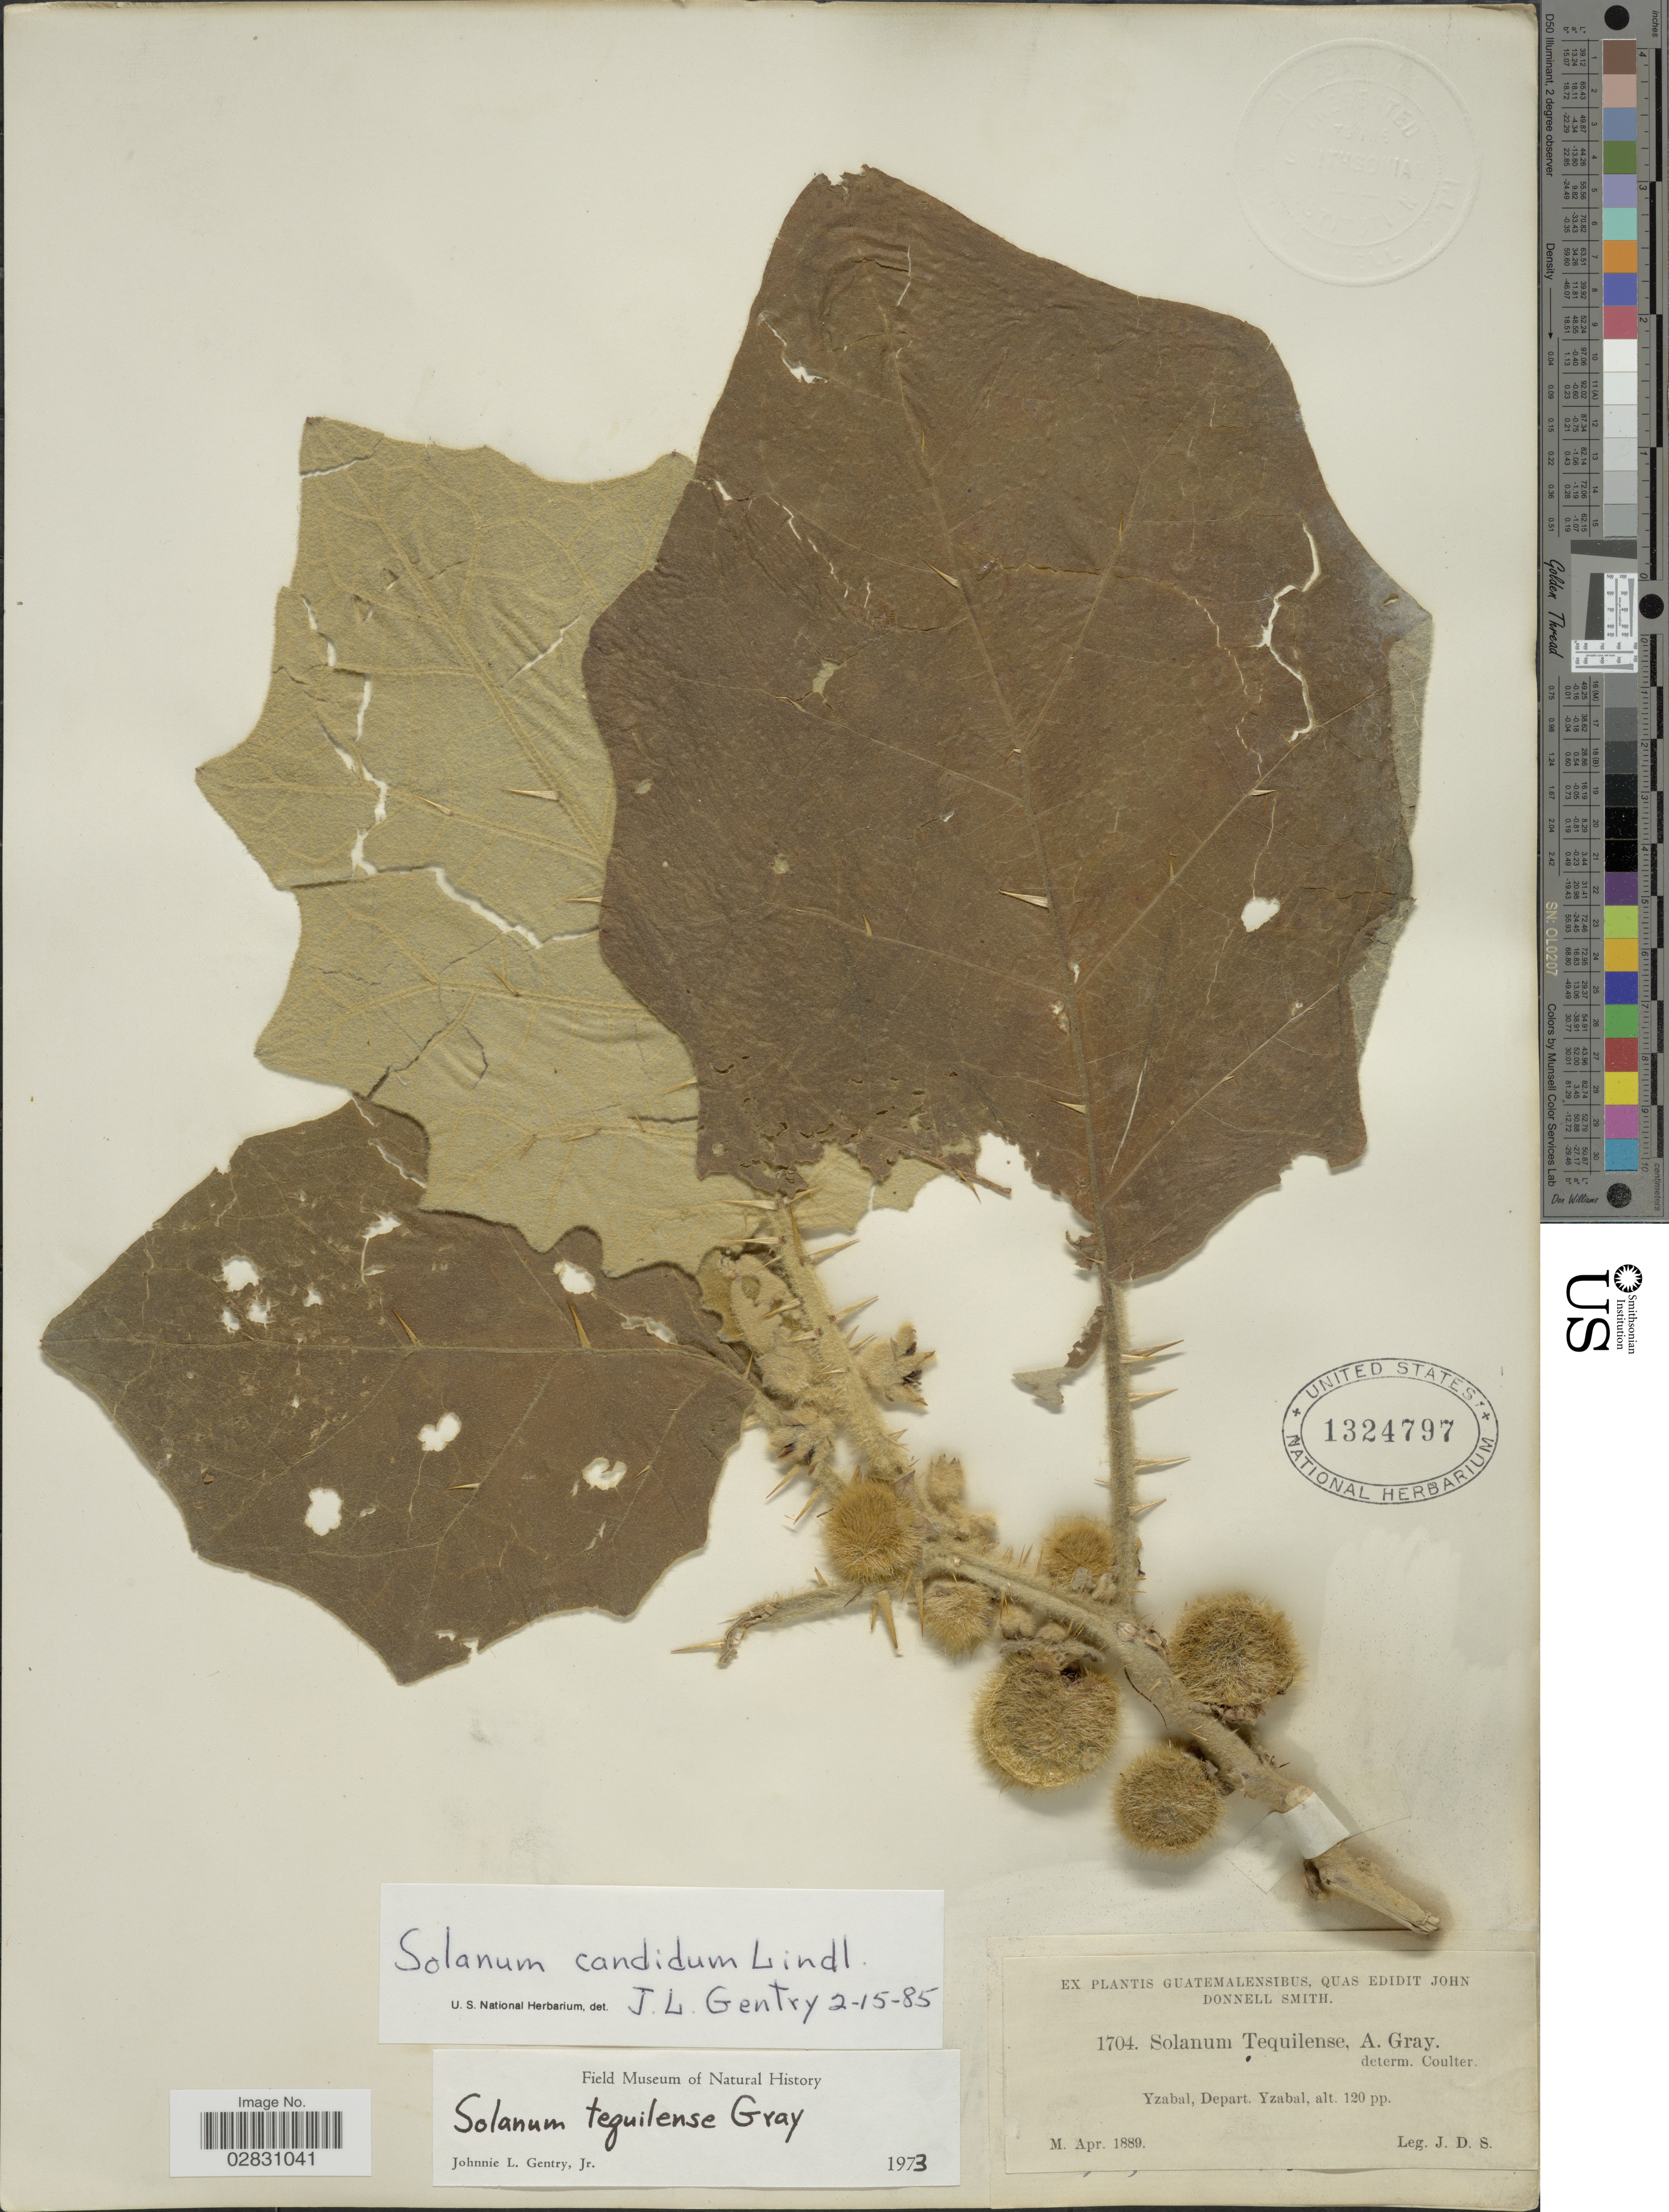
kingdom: Plantae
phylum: Tracheophyta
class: Magnoliopsida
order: Solanales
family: Solanaceae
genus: Solanum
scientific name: Solanum candidum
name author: Lindl.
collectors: J. Donnell Smith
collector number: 1704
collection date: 1889-04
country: Guatemala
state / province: Izabal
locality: Yzabal, Depart. Yzabal.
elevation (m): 37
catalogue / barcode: US 1324797